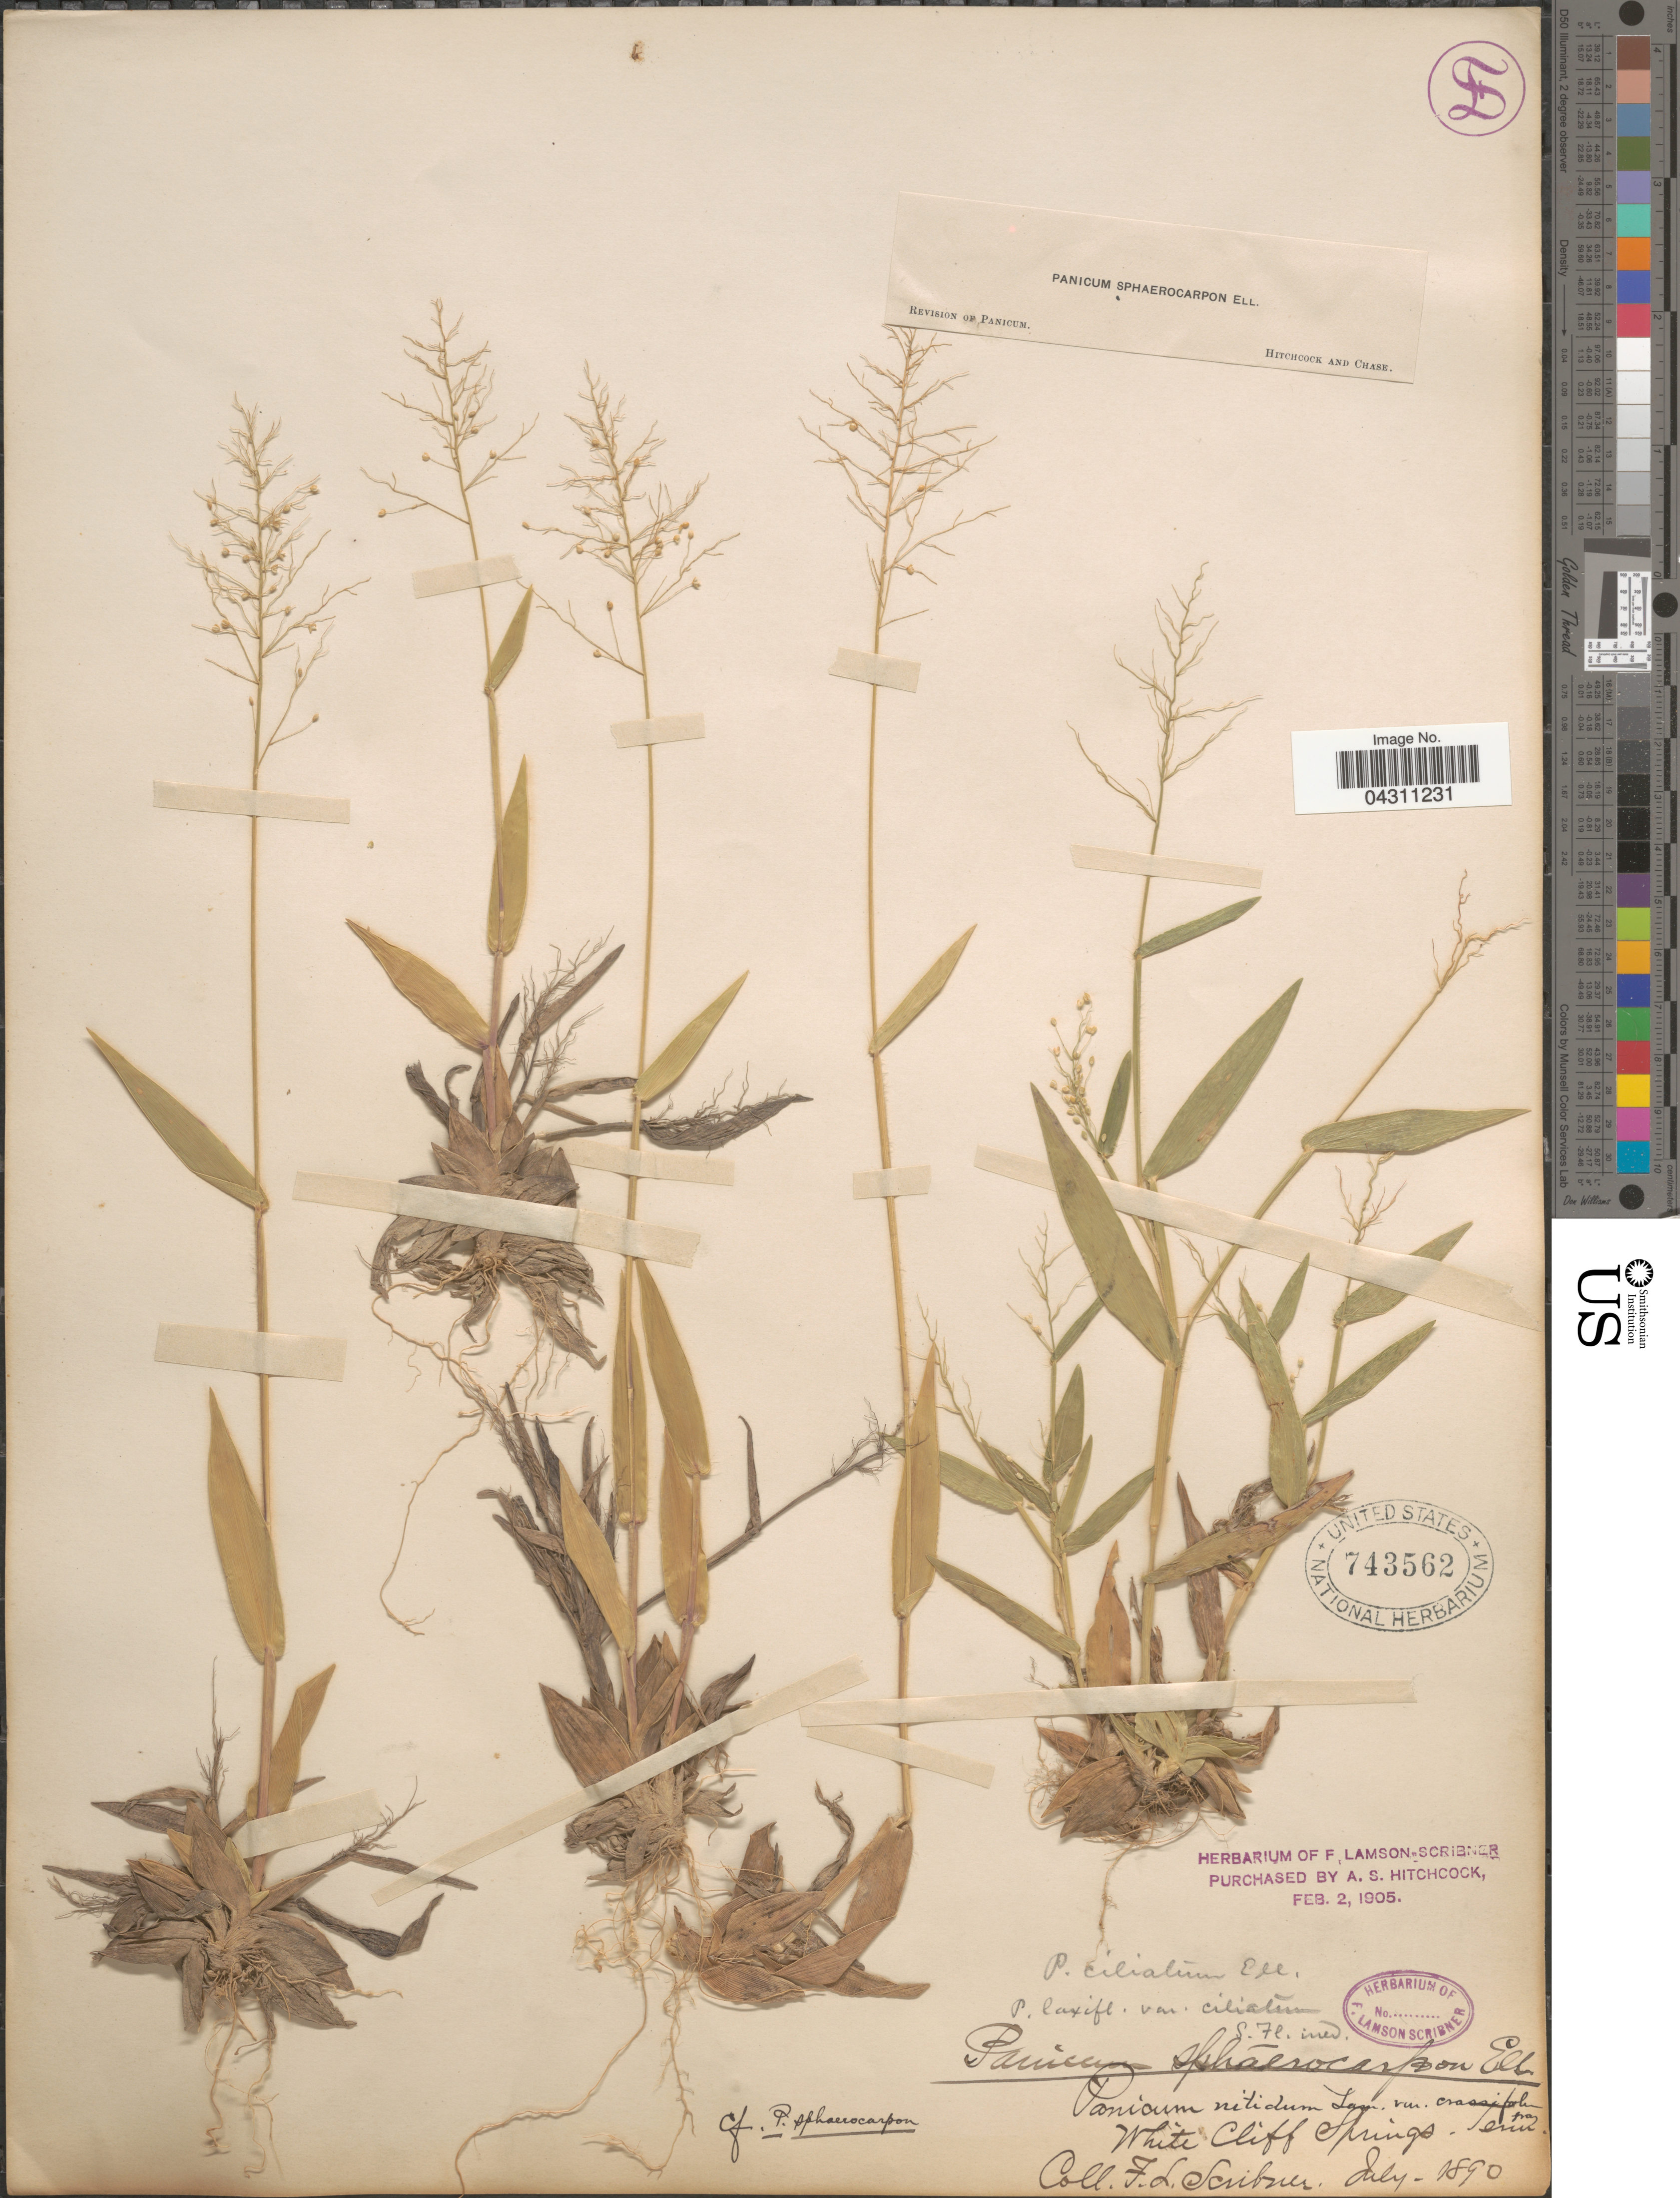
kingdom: Plantae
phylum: Tracheophyta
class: Liliopsida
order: Poales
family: Poaceae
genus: Dichanthelium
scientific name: Dichanthelium sphaerocarpon var. sphaerocarpon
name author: (Elliott) Gould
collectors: F. Lamson-Scribner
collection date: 1890-07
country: United States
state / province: Tennessee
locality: White Cliff Springs.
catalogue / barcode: US 743562